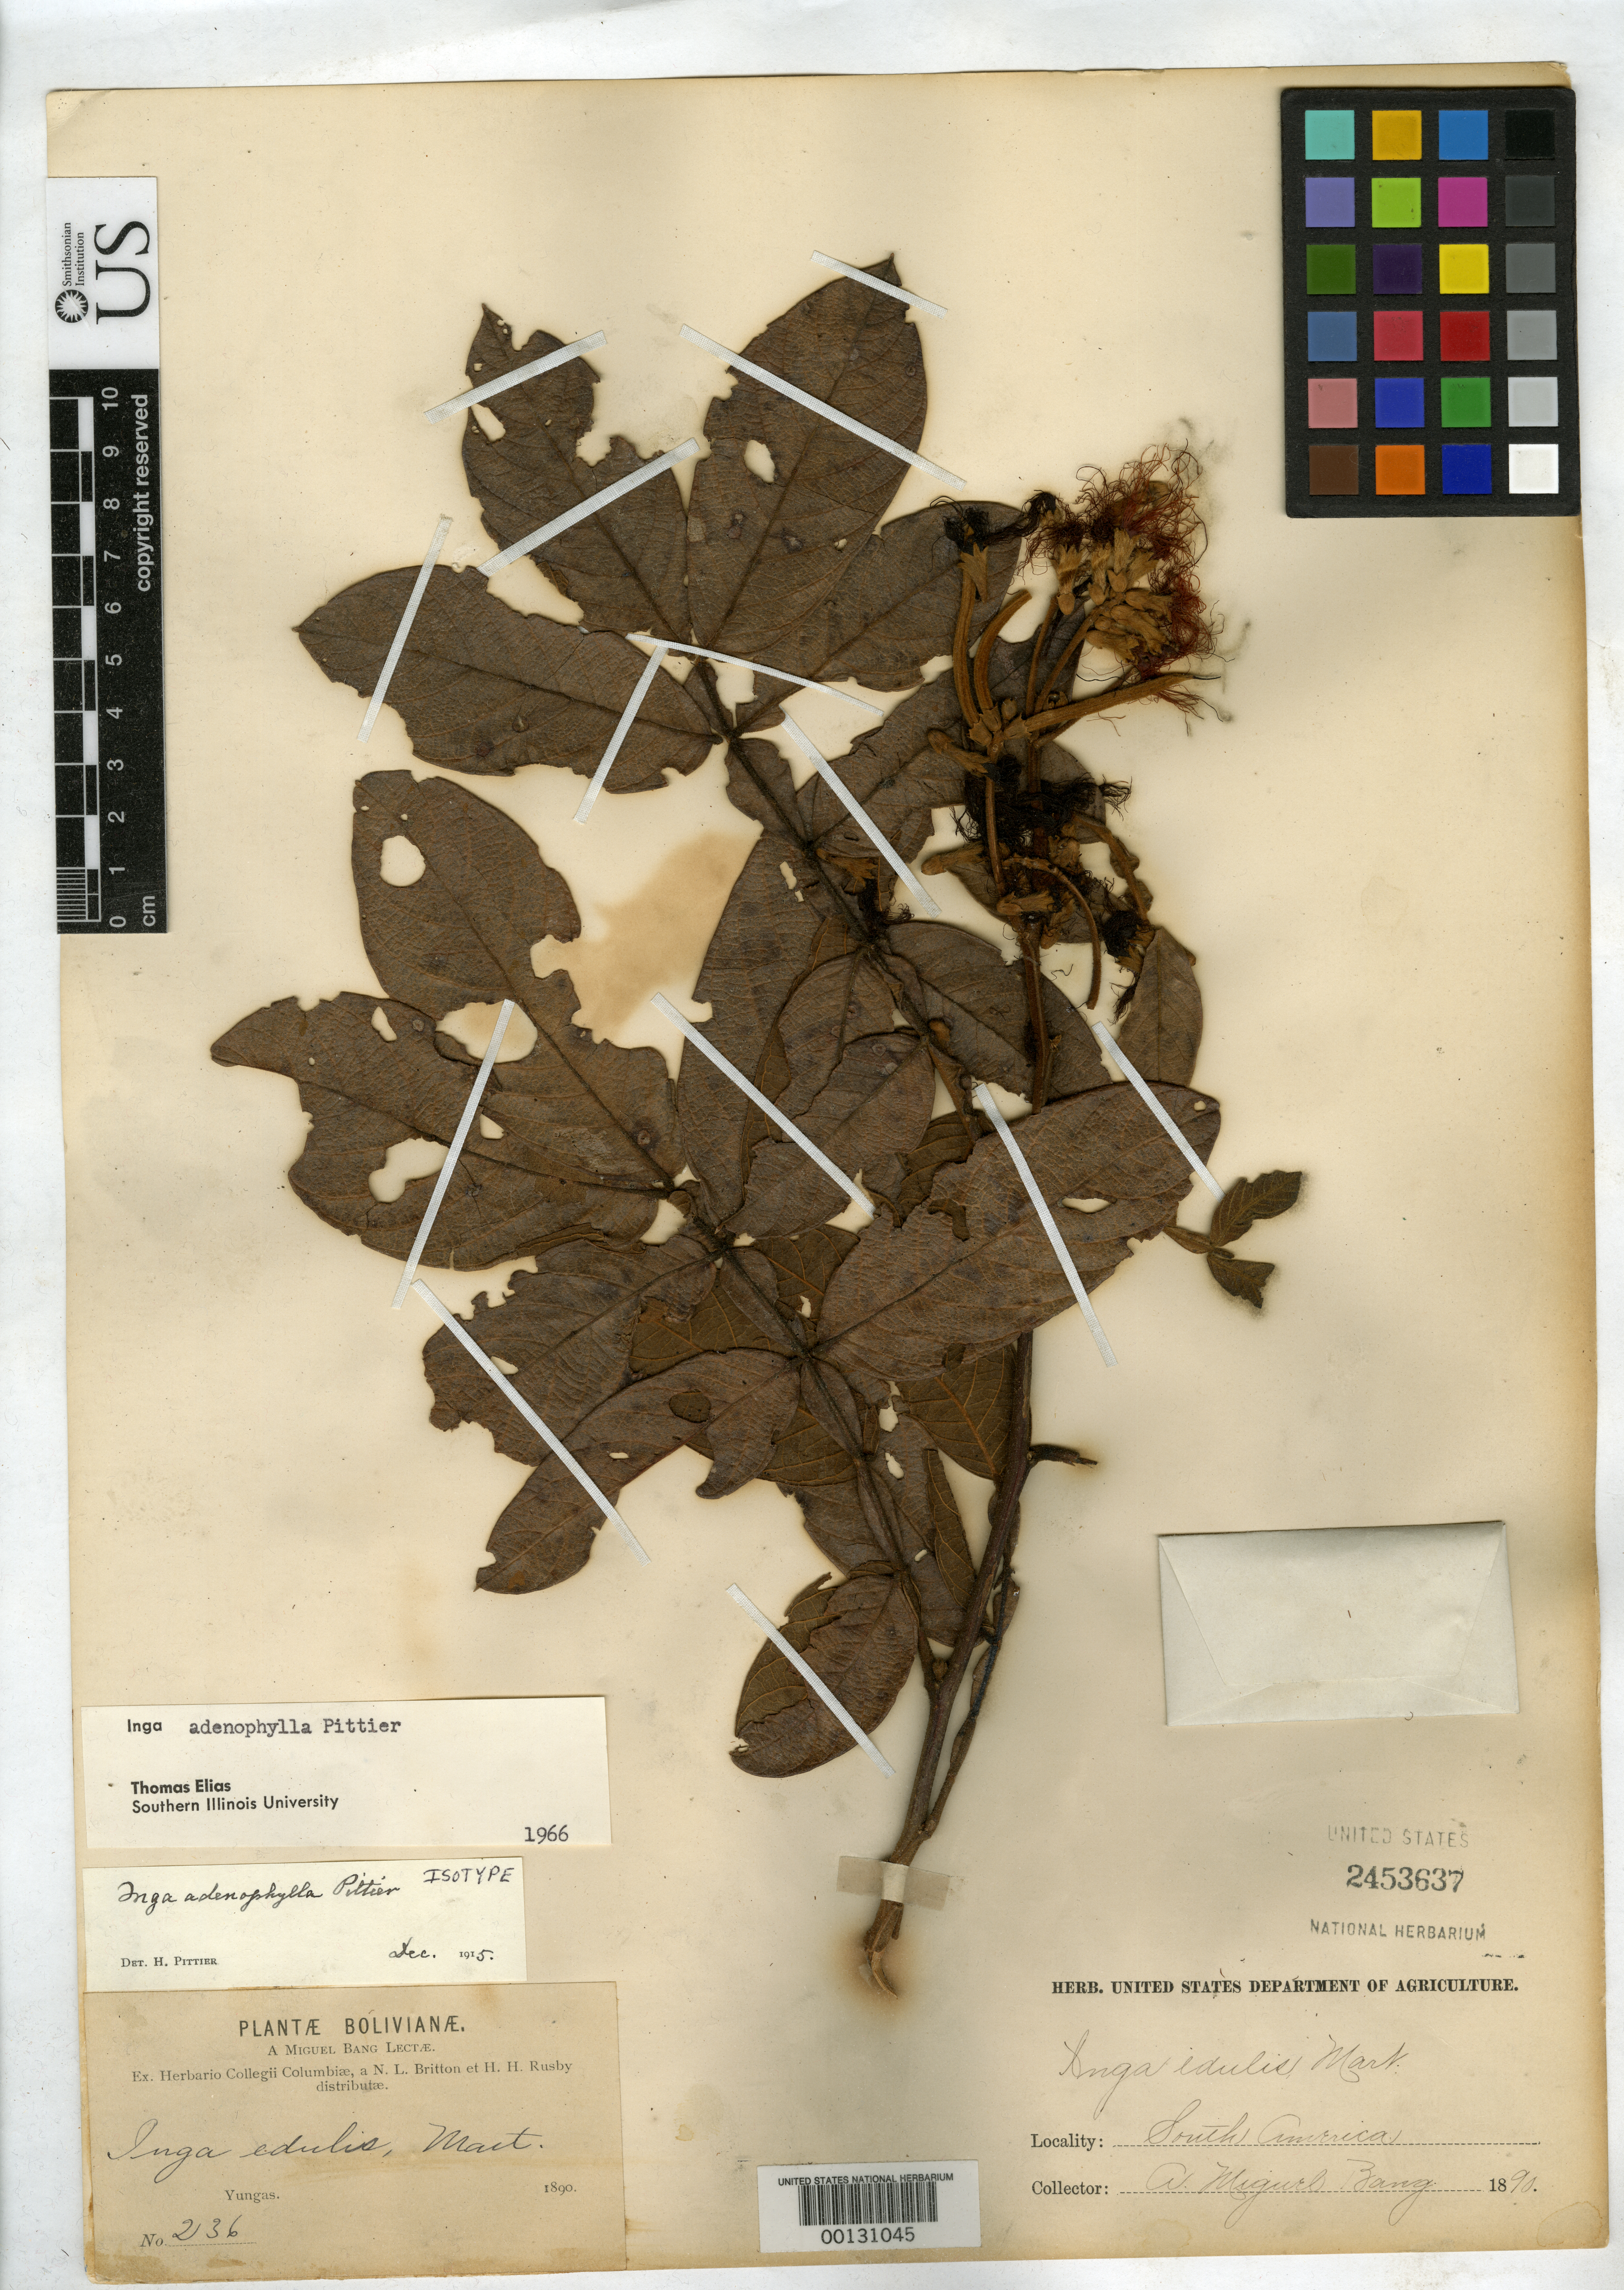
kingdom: Plantae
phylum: Tracheophyta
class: Magnoliopsida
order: Fabales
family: Fabaceae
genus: Inga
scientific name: Inga adenophylla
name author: Pittier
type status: Isotype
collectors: M. Bang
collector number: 236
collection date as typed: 1890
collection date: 1890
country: Bolivia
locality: Yungas.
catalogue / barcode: US 2453637